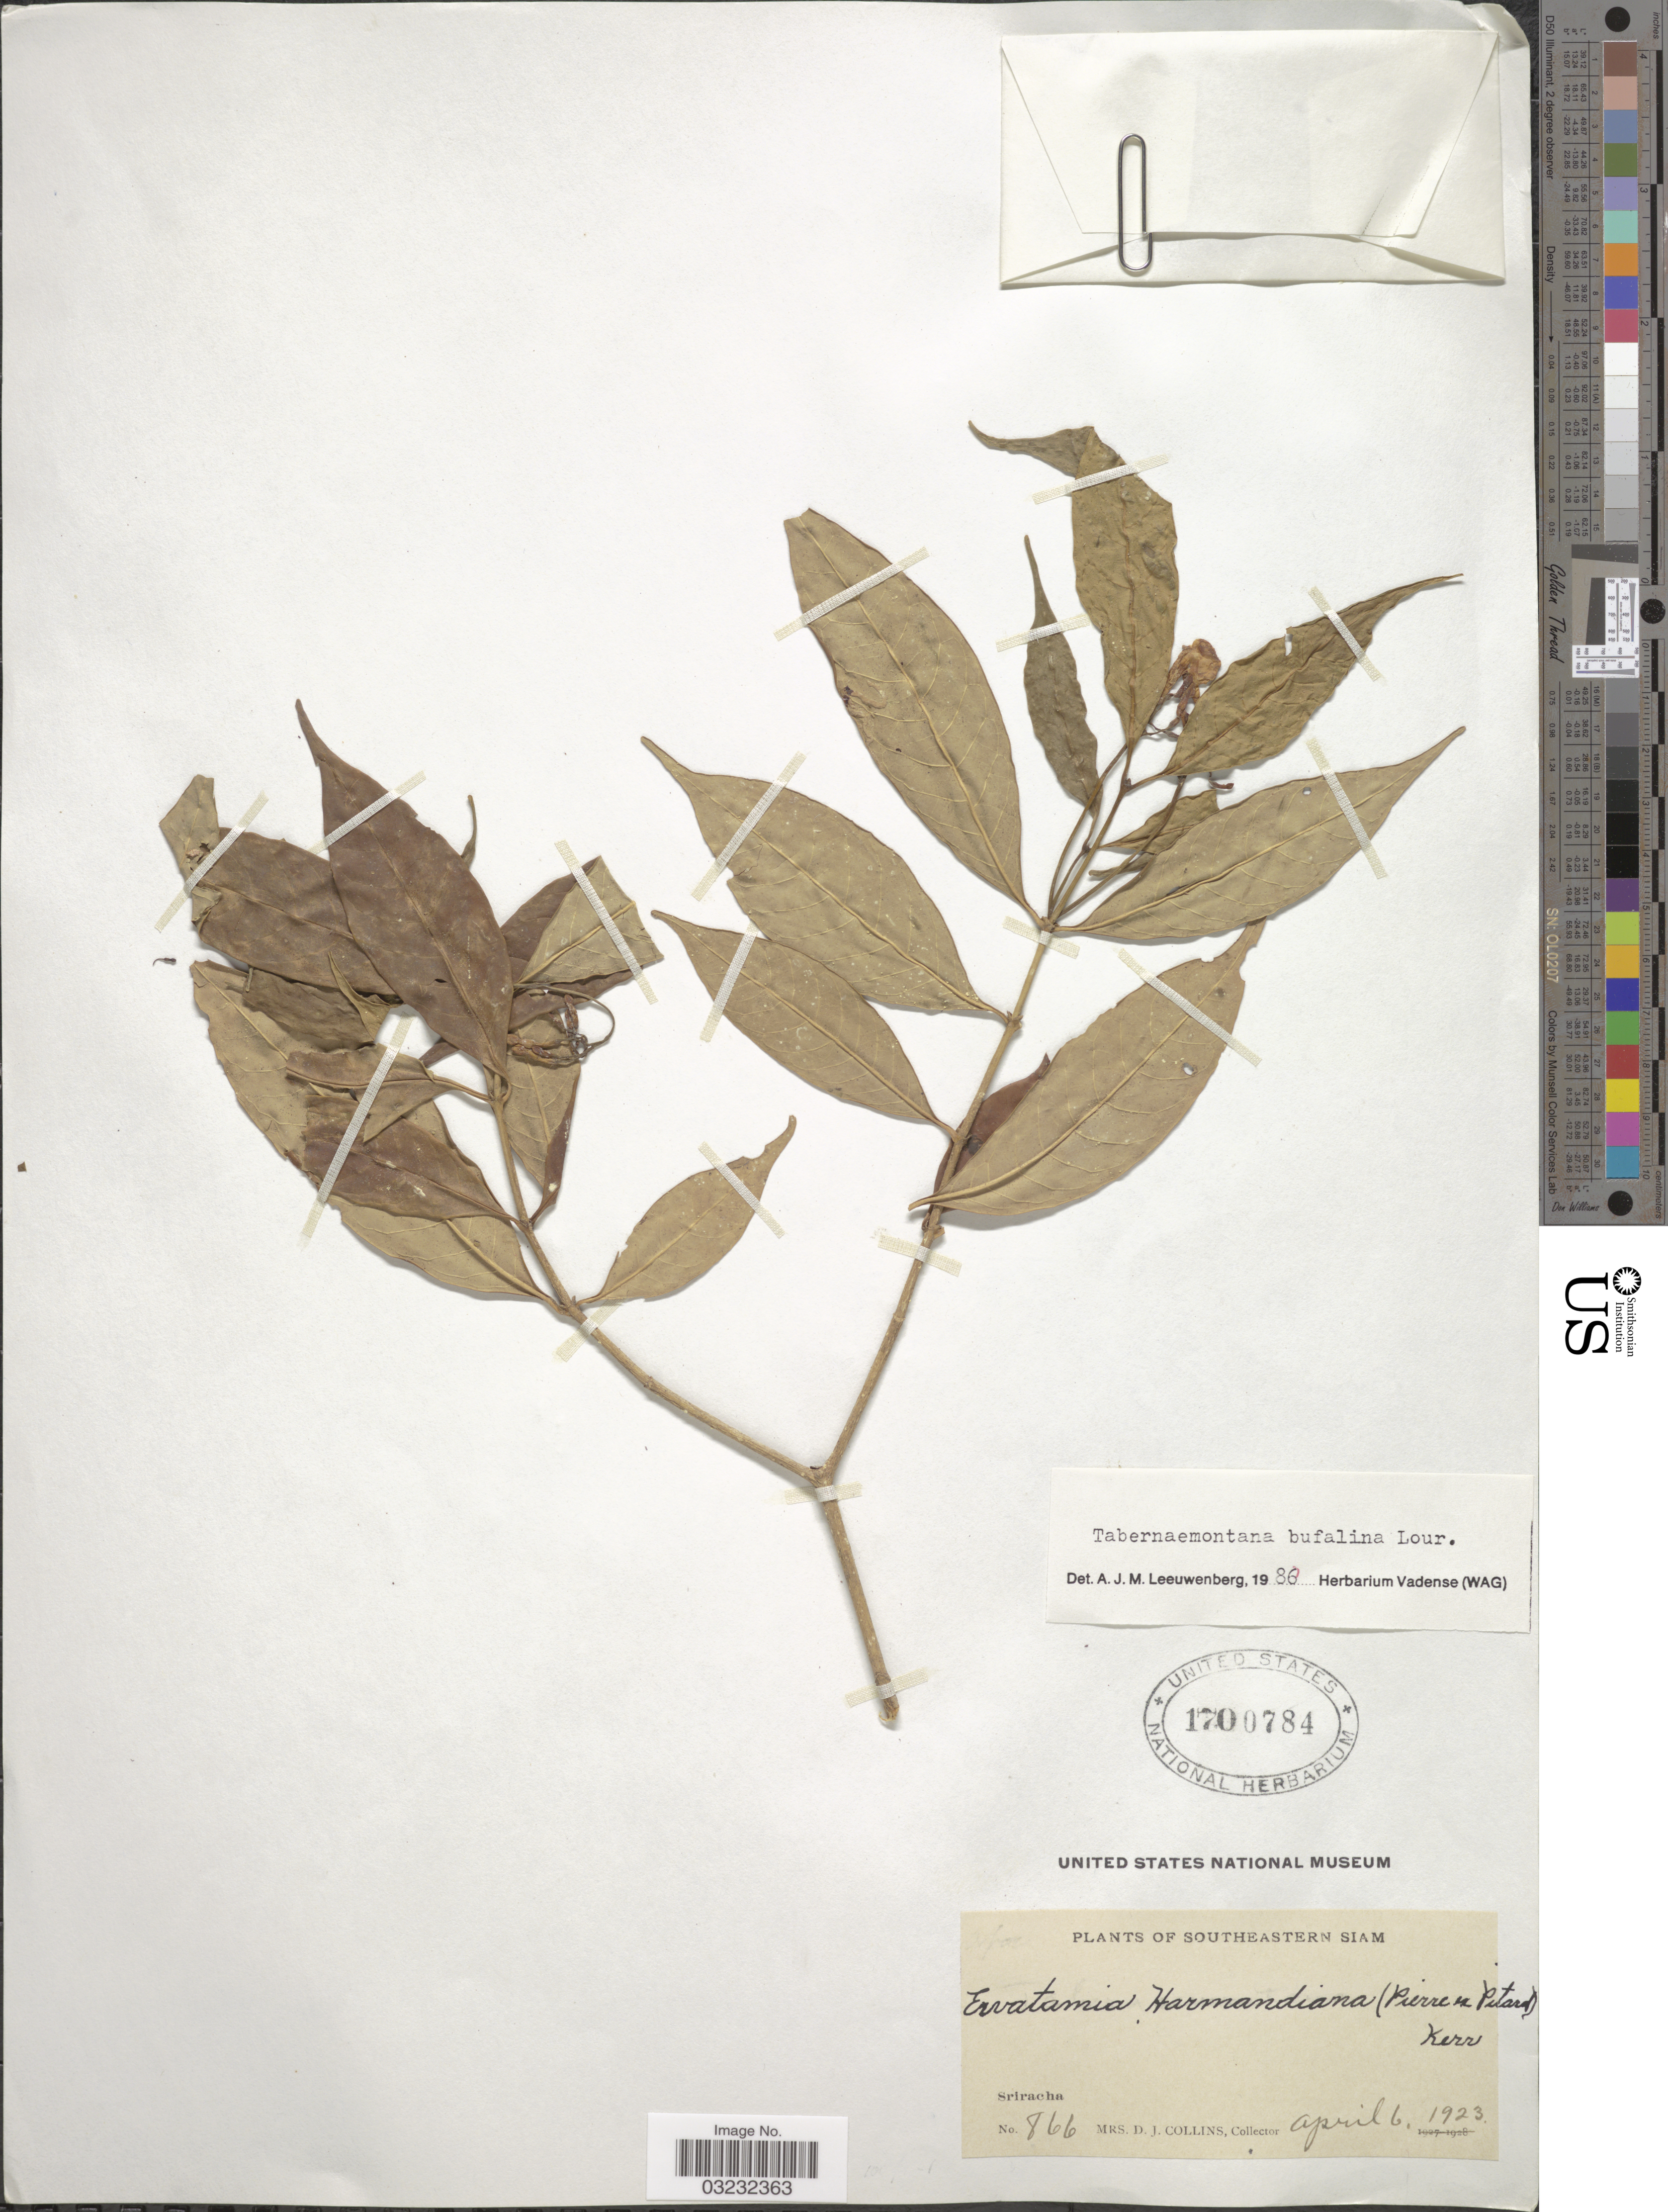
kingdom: Plantae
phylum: Tracheophyta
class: Magnoliopsida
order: Gentianales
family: Apocynaceae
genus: Tabernaemontana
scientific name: Tabernaemontana bufalina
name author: Lour.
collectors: Mrs. D. J. Collins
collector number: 866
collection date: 1923-04-06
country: Thailand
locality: Southeastern Siam, Sriracha.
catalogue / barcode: US 1700784